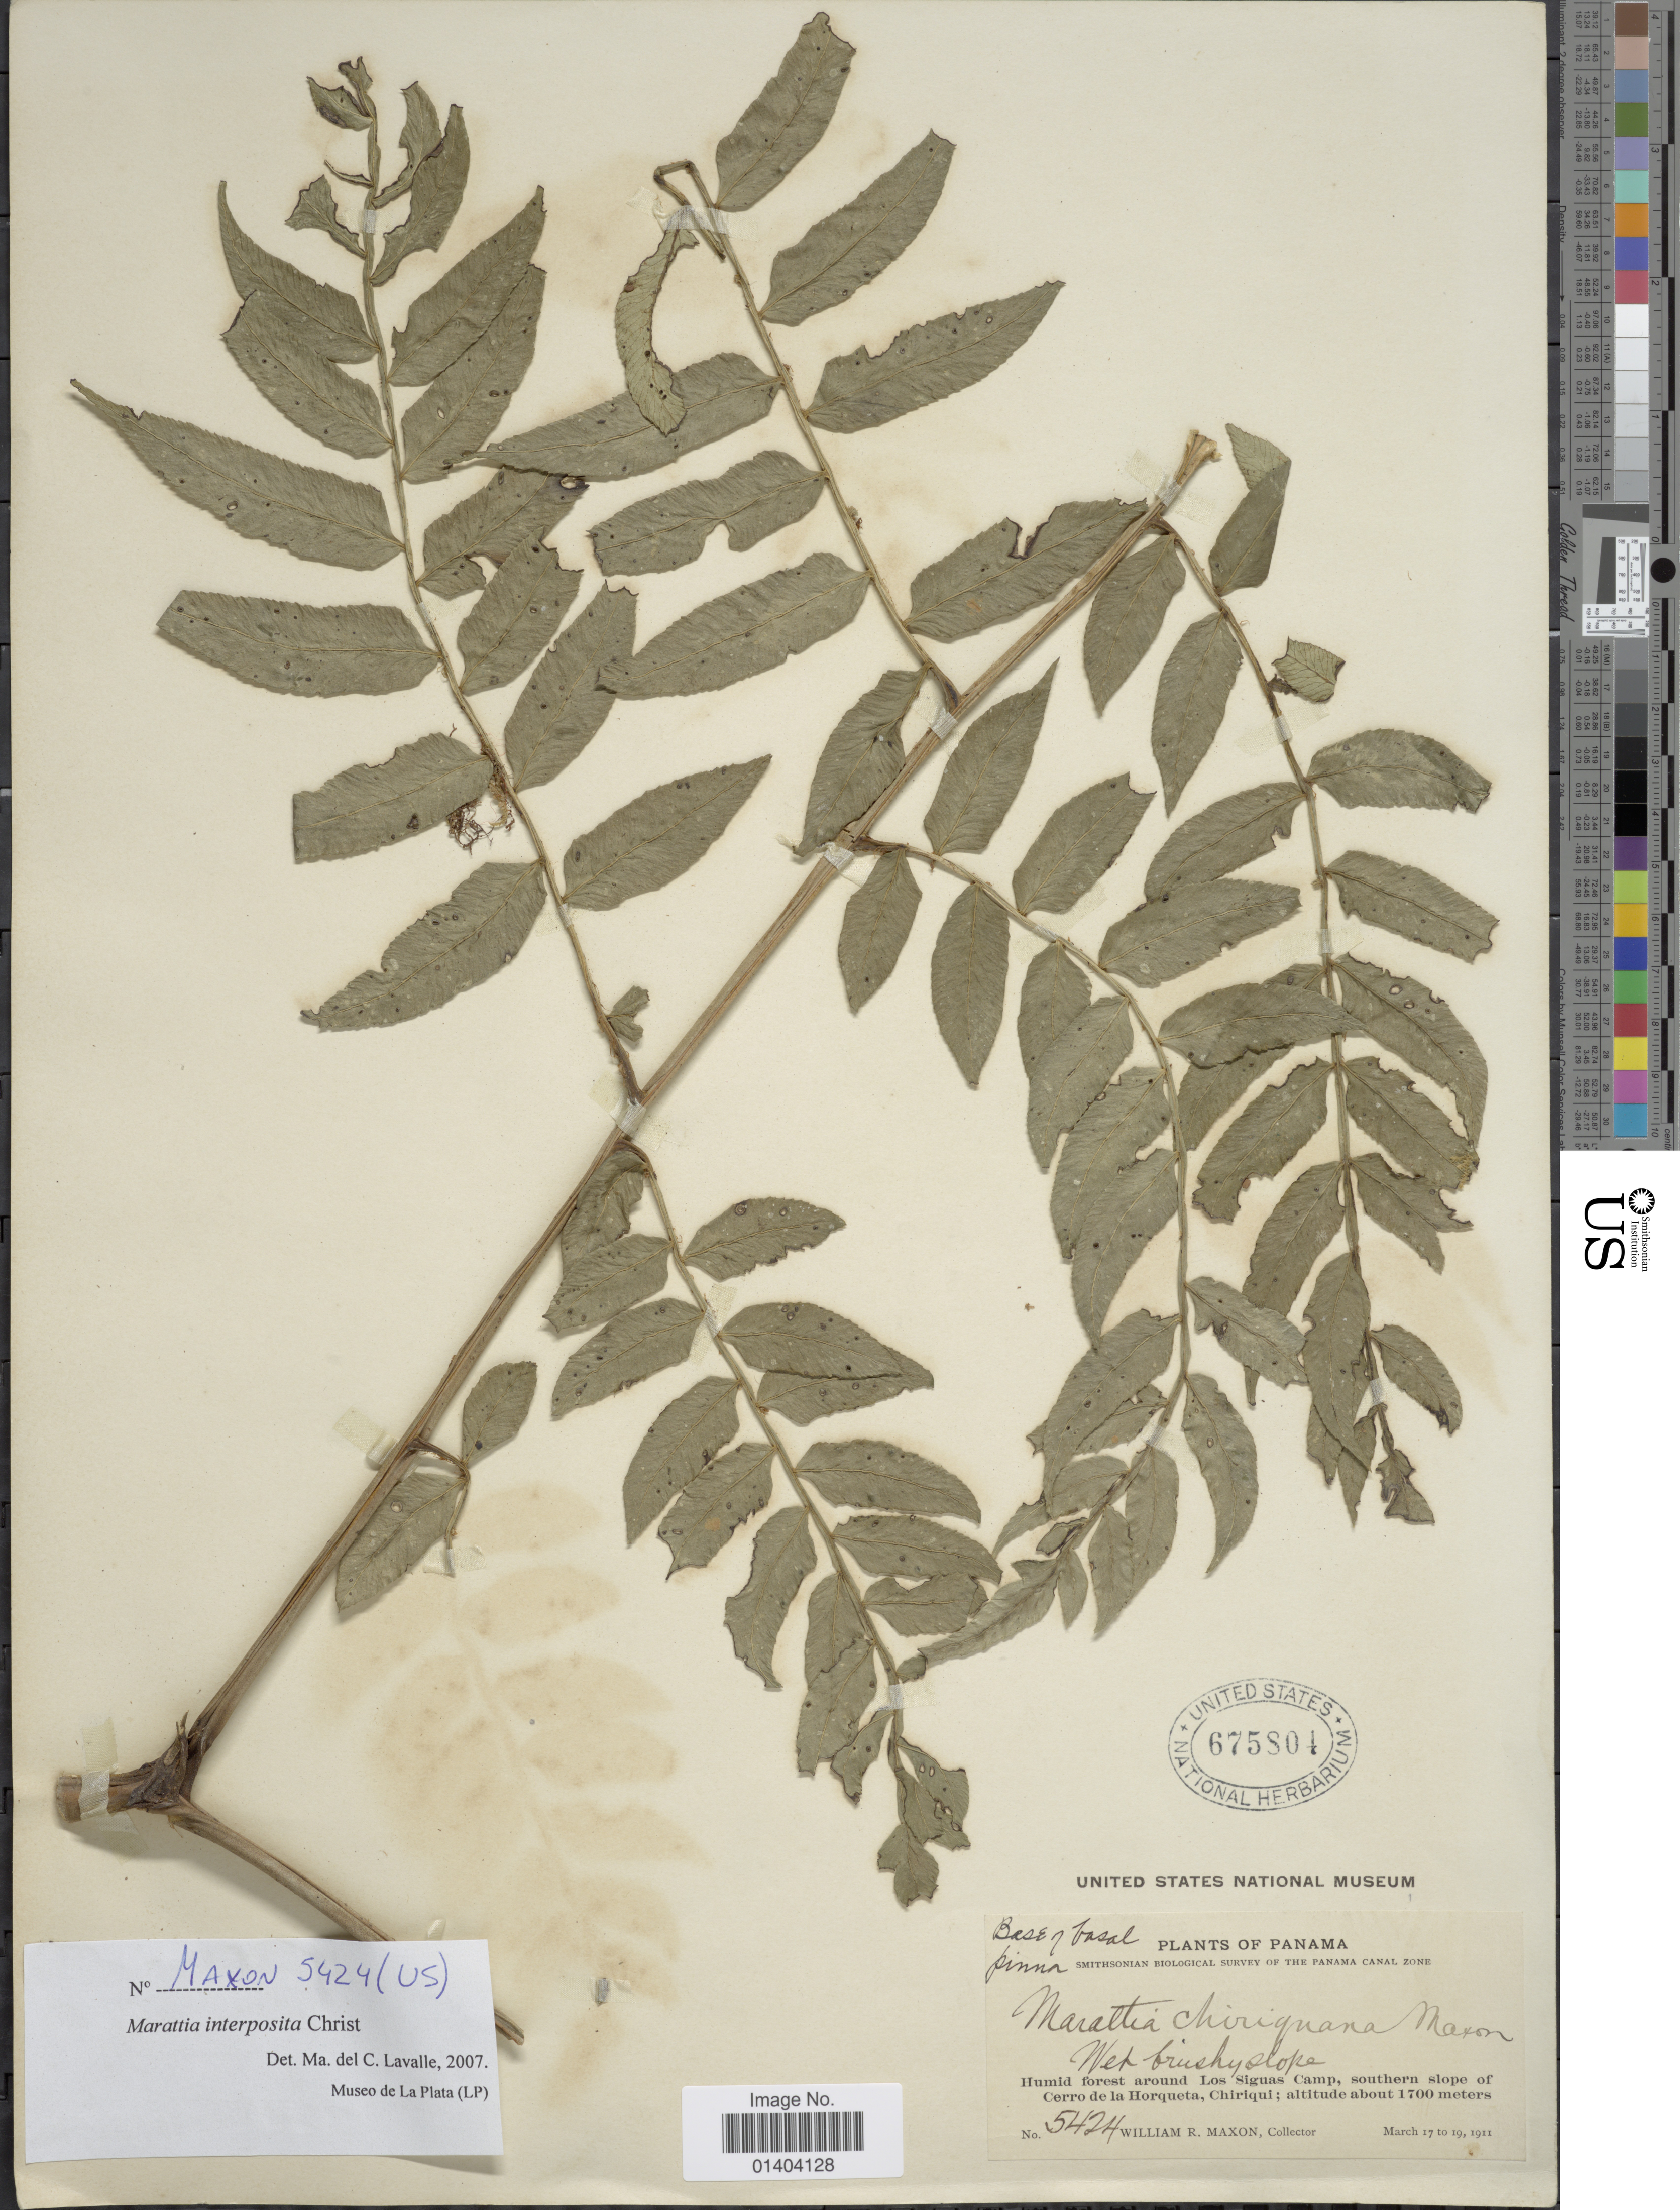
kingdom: Plantae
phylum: Tracheophyta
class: Polypodiopsida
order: Marattiales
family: Marattiaceae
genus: Marattia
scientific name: Marattia interposita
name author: Christ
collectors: W. R. Maxon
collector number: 5424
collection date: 1911-03-17/1911-03-19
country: Panama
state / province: Panamá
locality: Los Siguas camp, southern slope of Cerro de la Horqueta Chiriqui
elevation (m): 1700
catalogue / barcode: US 675804